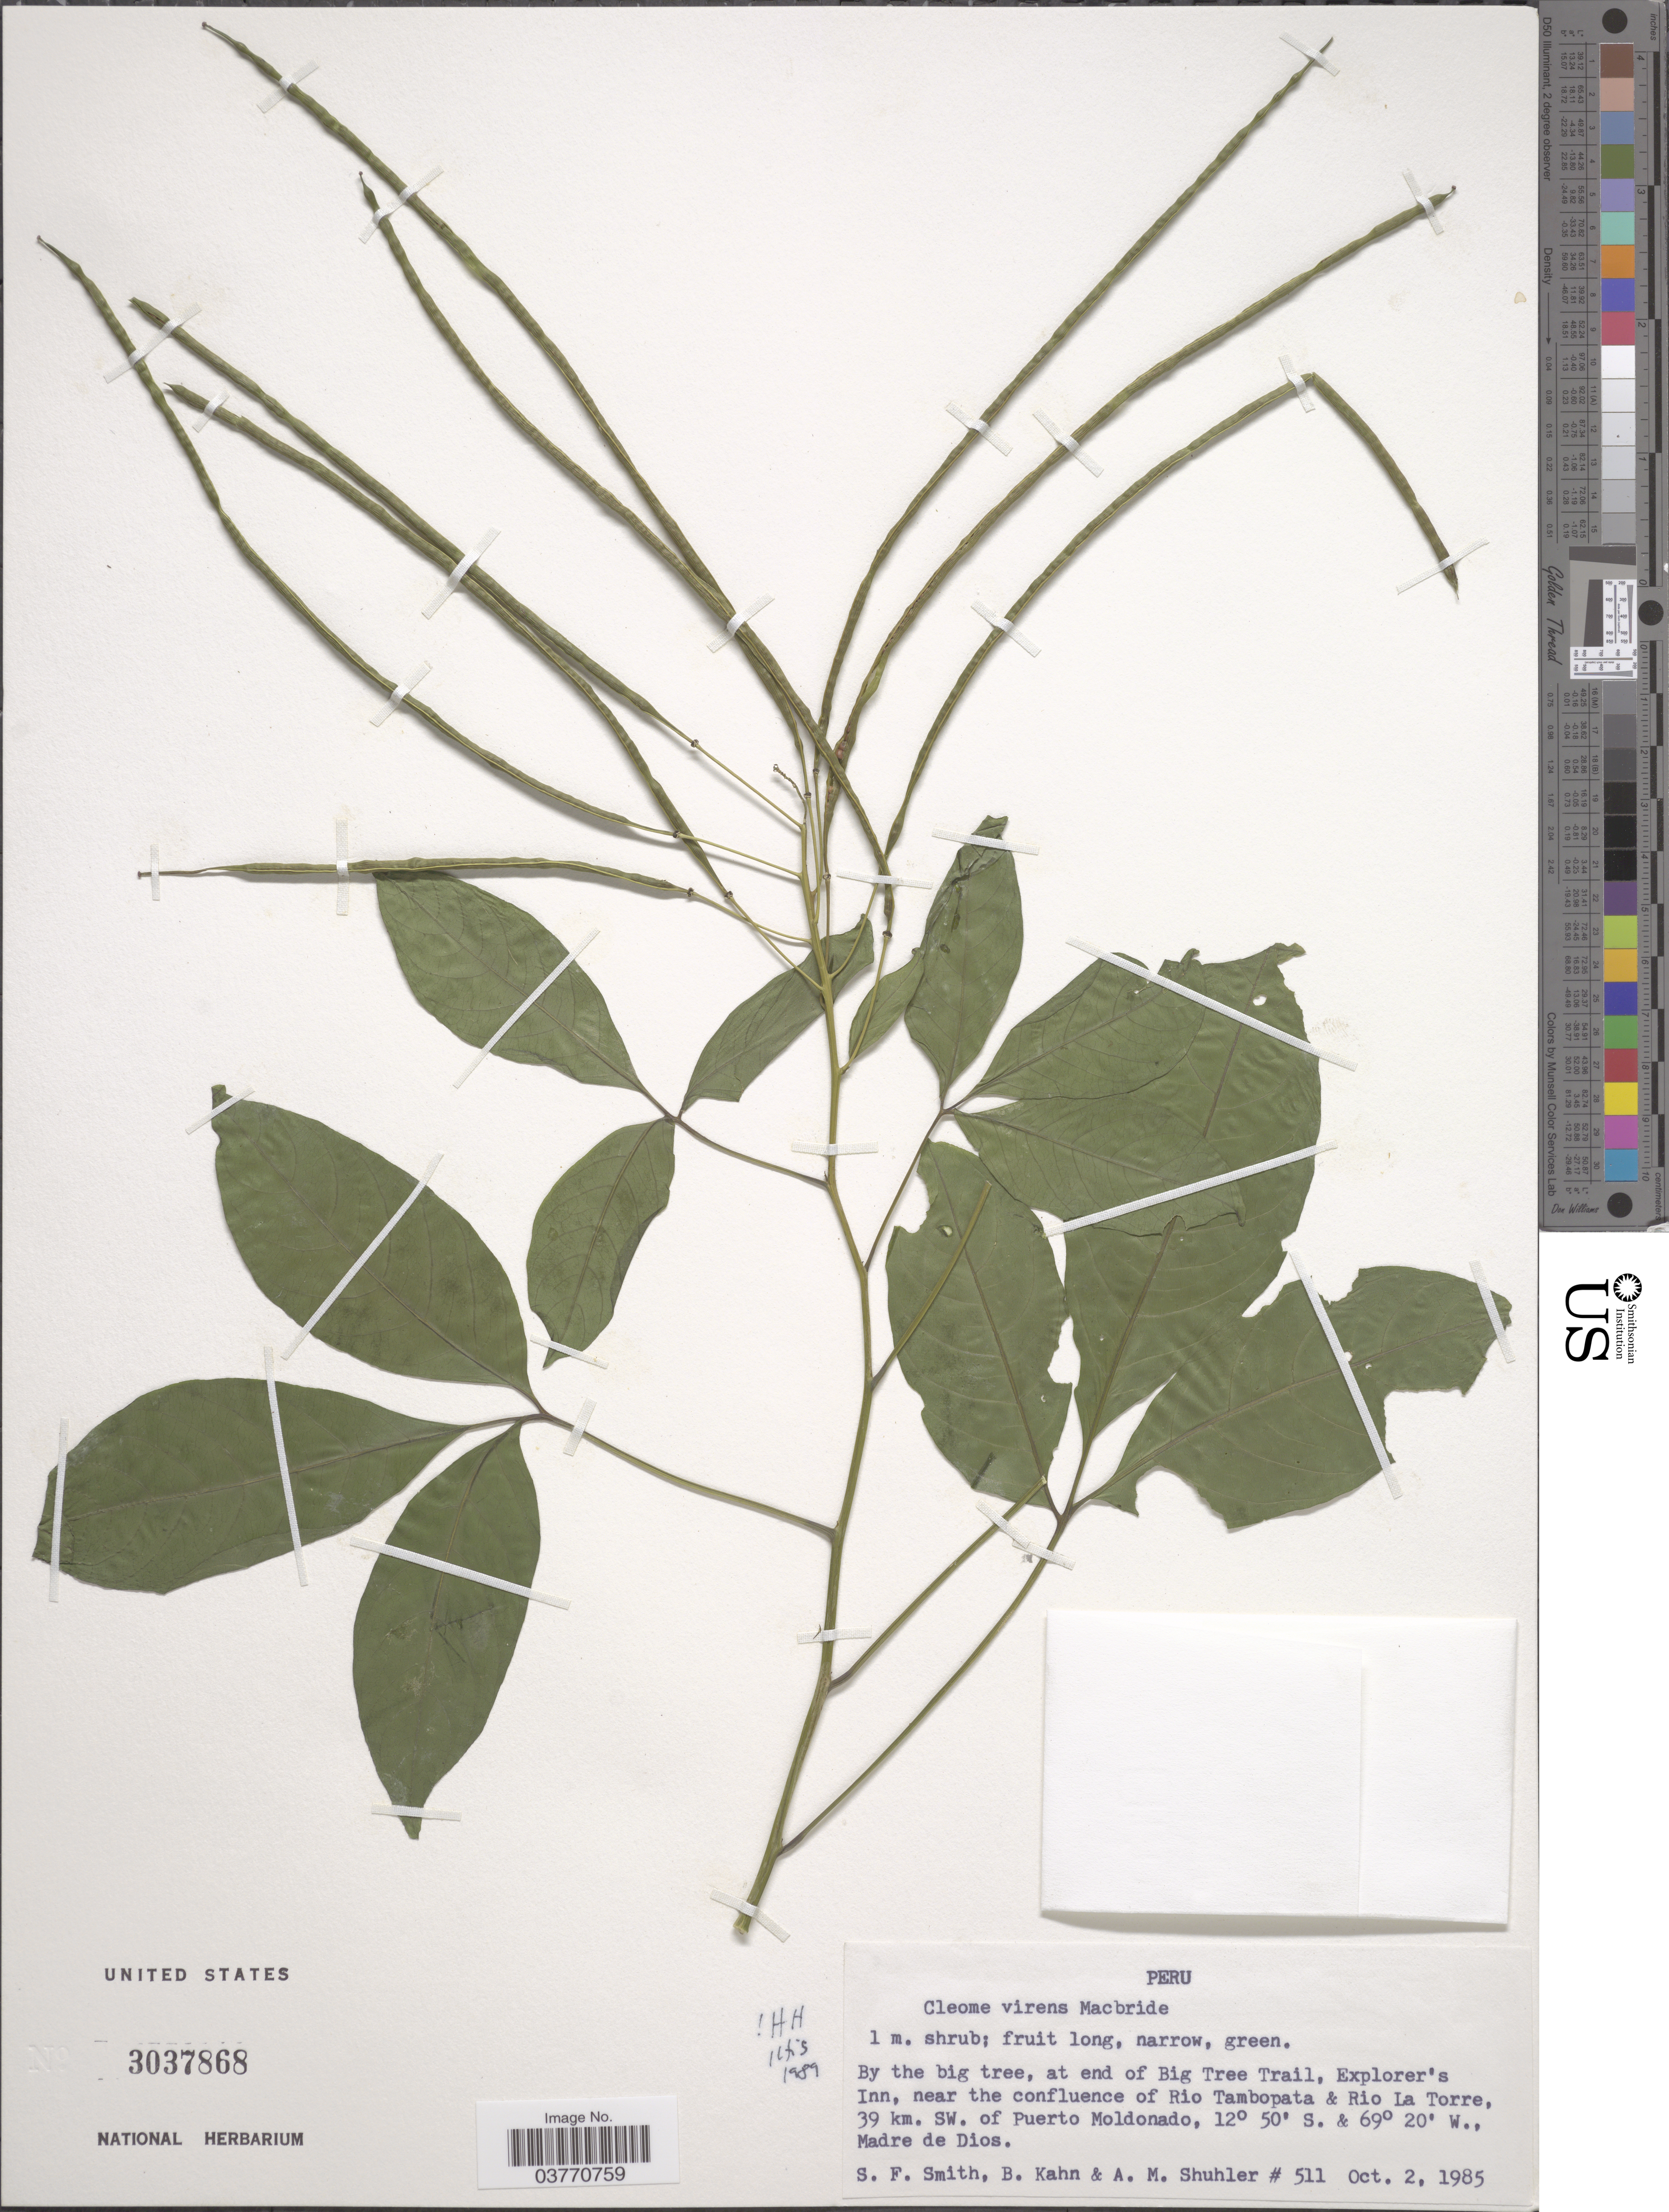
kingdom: Plantae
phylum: Tracheophyta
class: Magnoliopsida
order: Brassicales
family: Cleomaceae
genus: Tarenaya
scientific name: Tarenaya virens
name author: (J.F. Macbr.) Soares Neto & Roalson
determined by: Strong, M. T., (US), Smithsonian Institution - National Museum of Natural History (UNITED STATES)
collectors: S.F. Smith, B. Kahn & A. Shuhler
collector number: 511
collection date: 1985-10-02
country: Peru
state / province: Madre de Dios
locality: By the big tree, at end of Big Tree Trail, Explorer's Inn, near the confluence of Rio Tambopata & Rio La Torre, 39 km. SW. of Puerto Moldonado.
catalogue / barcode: US 3037868